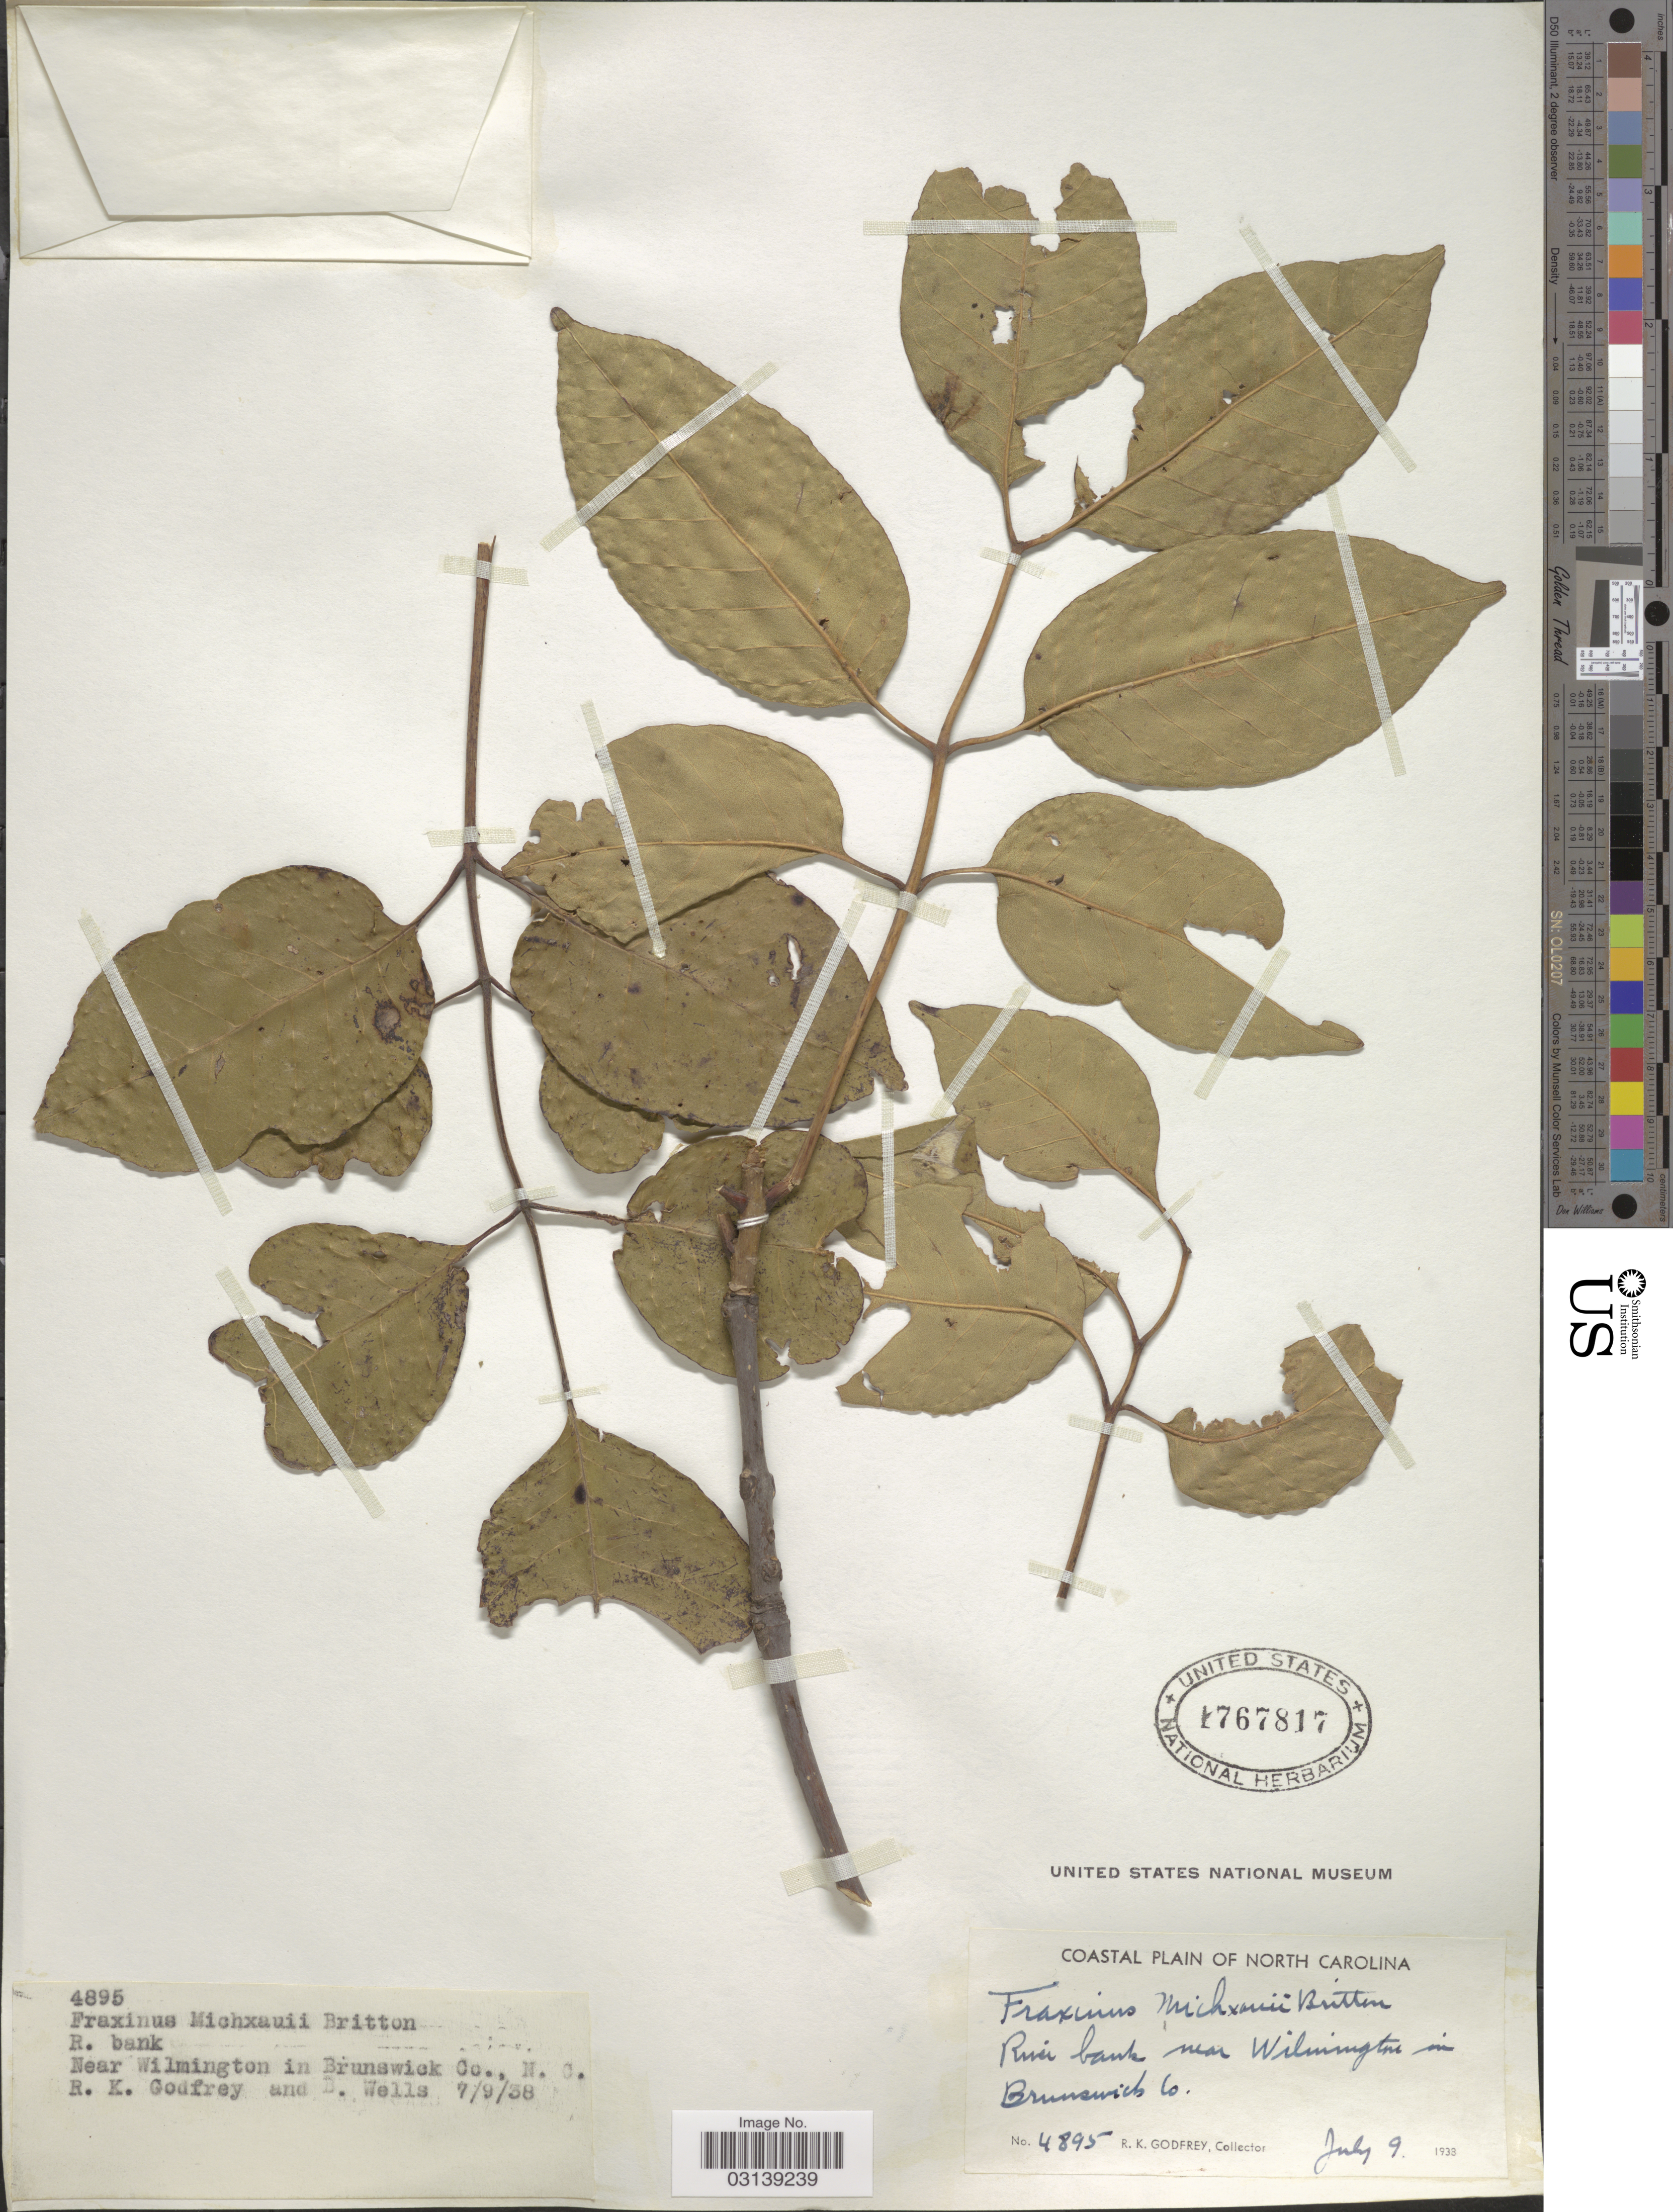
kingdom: Plantae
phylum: Tracheophyta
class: Magnoliopsida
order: Lamiales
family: Oleaceae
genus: Fraxinus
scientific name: Fraxinus pennsylvanica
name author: Marshall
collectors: R. K. Godfrey & B. Wells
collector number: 4895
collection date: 1938-07-09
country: United States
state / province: North Carolina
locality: Coastal Plain in North Carolina, River bank near Wilmington in Brunswick Co.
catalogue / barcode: US 1767817